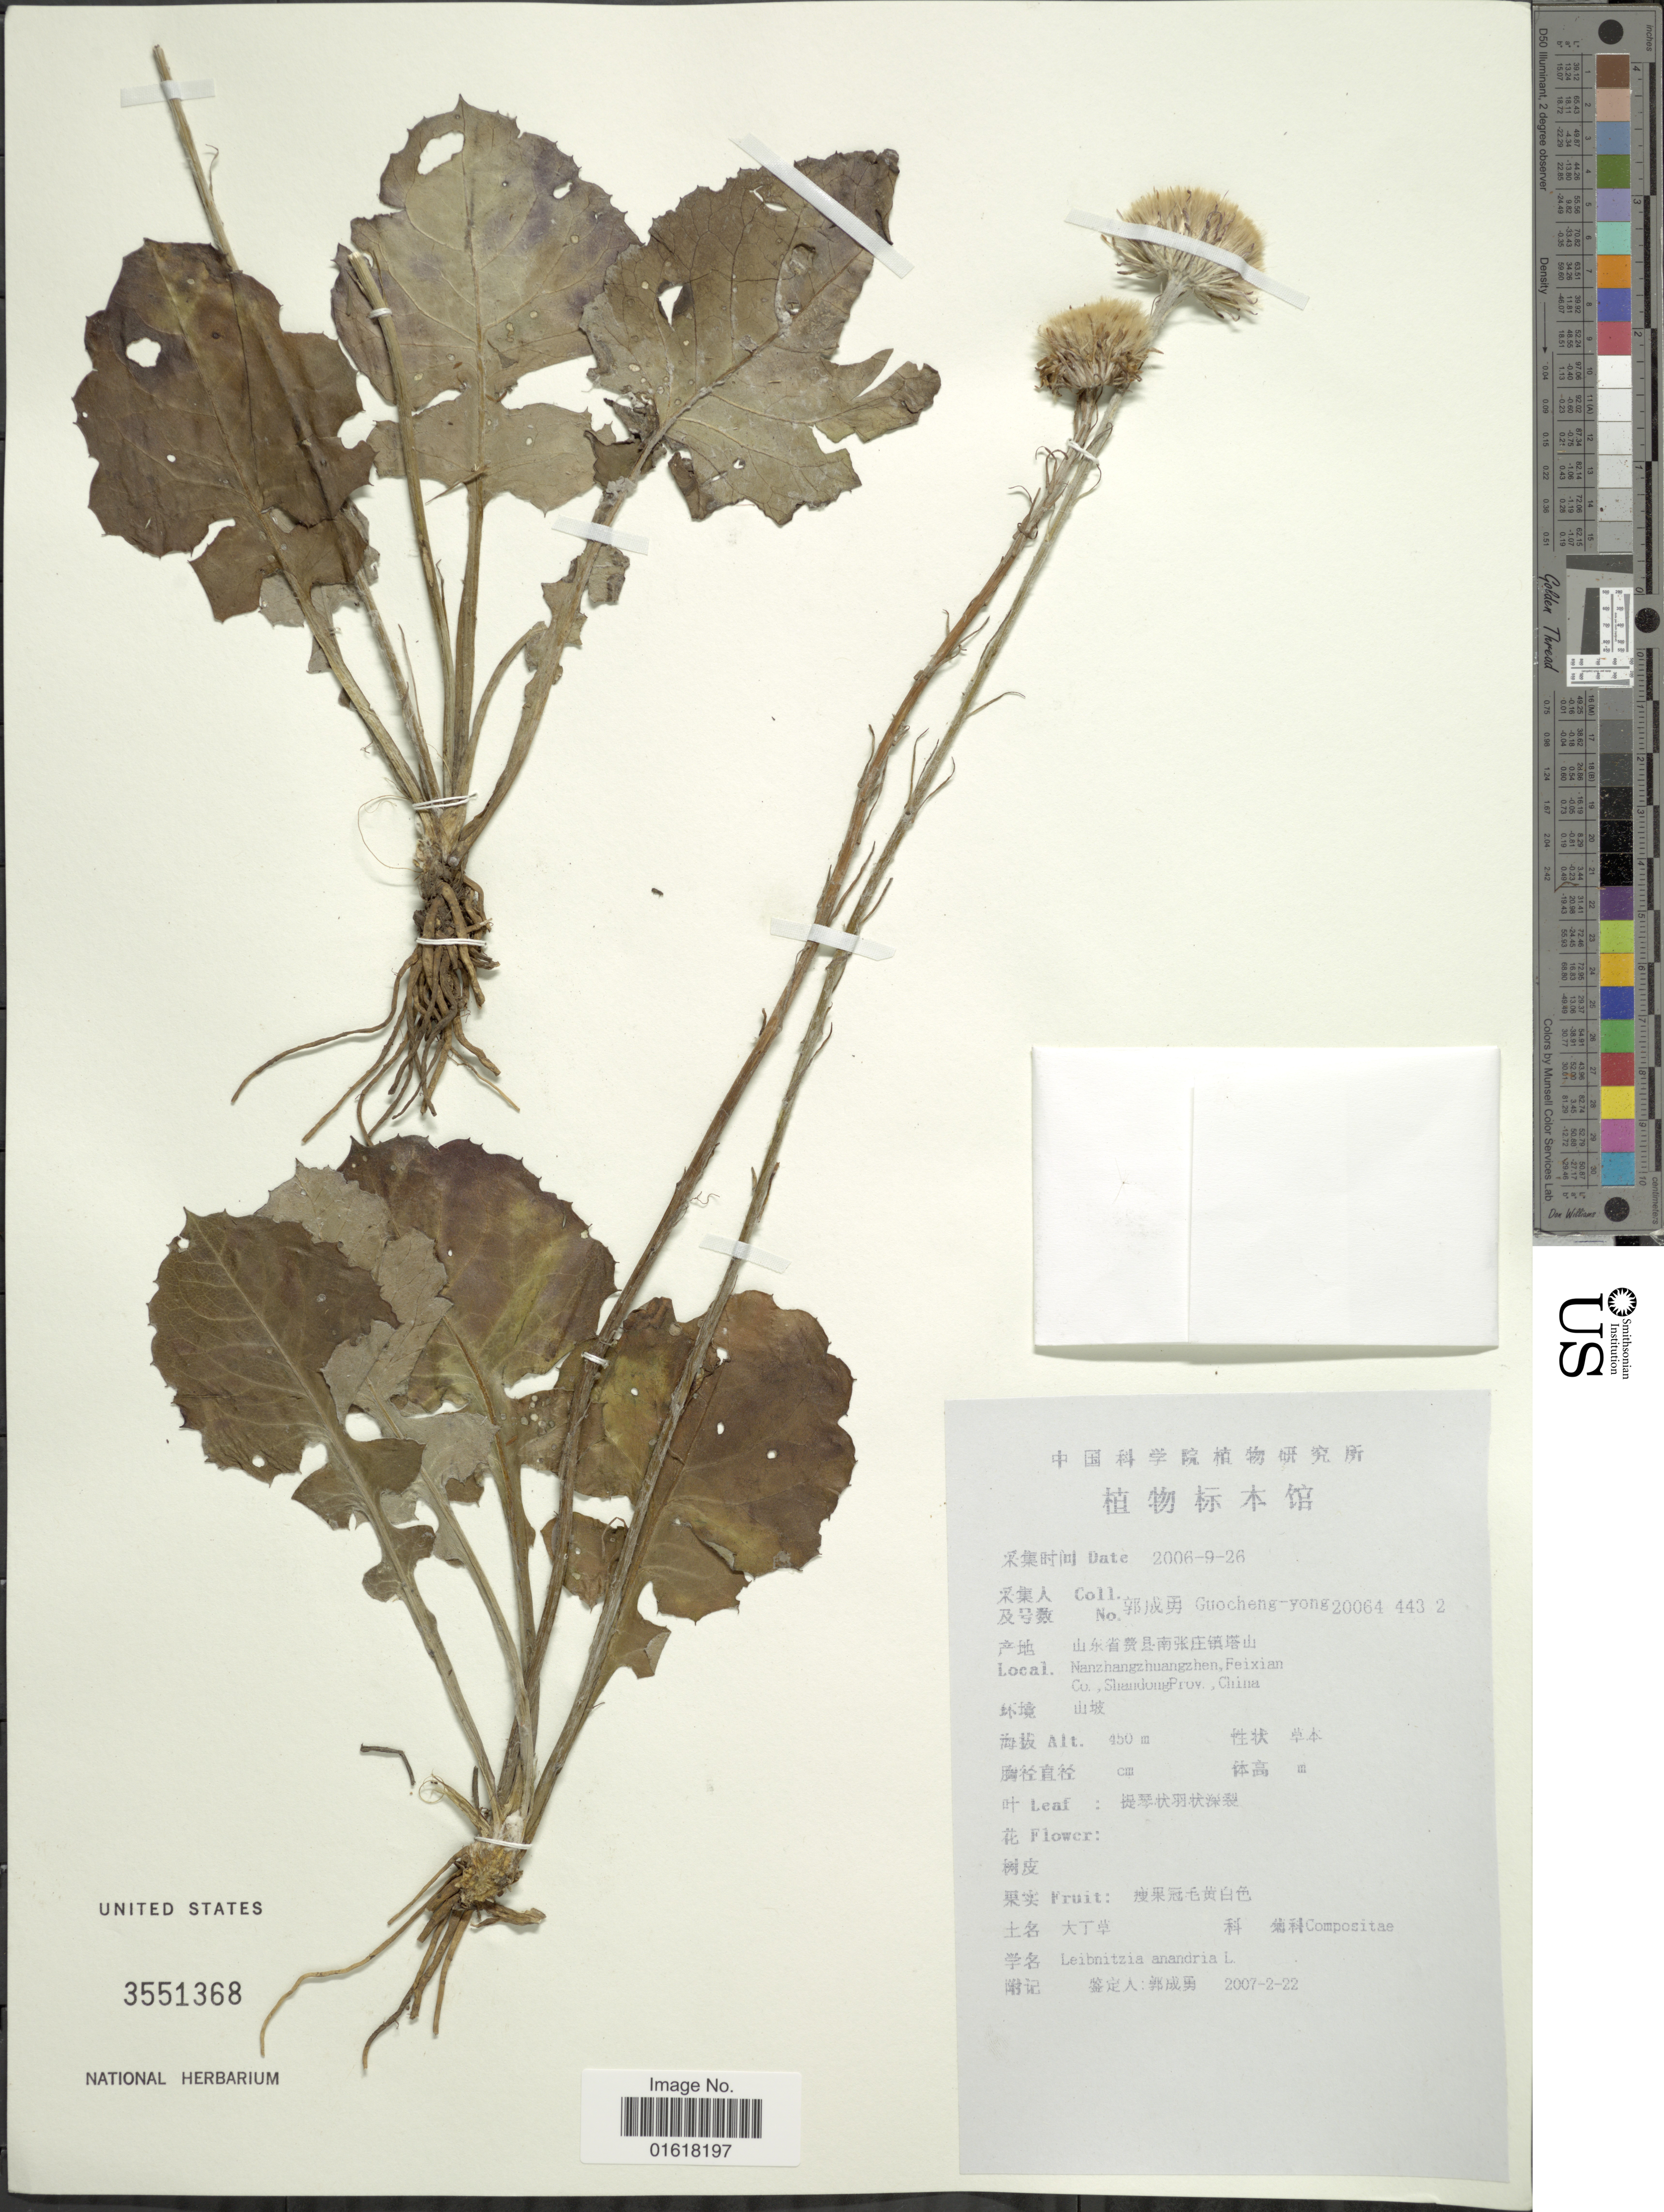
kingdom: Plantae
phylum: Tracheophyta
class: Magnoliopsida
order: Asterales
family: Asteraceae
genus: Leibnitzia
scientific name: Leibnitzia anandria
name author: (L.) Nakai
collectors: Guo cheng-yong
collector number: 20064 443 2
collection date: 2006-09-26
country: China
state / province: Shandong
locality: Nanzhangzhuangzhen, Feixian Co.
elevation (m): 450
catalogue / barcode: US 3551368